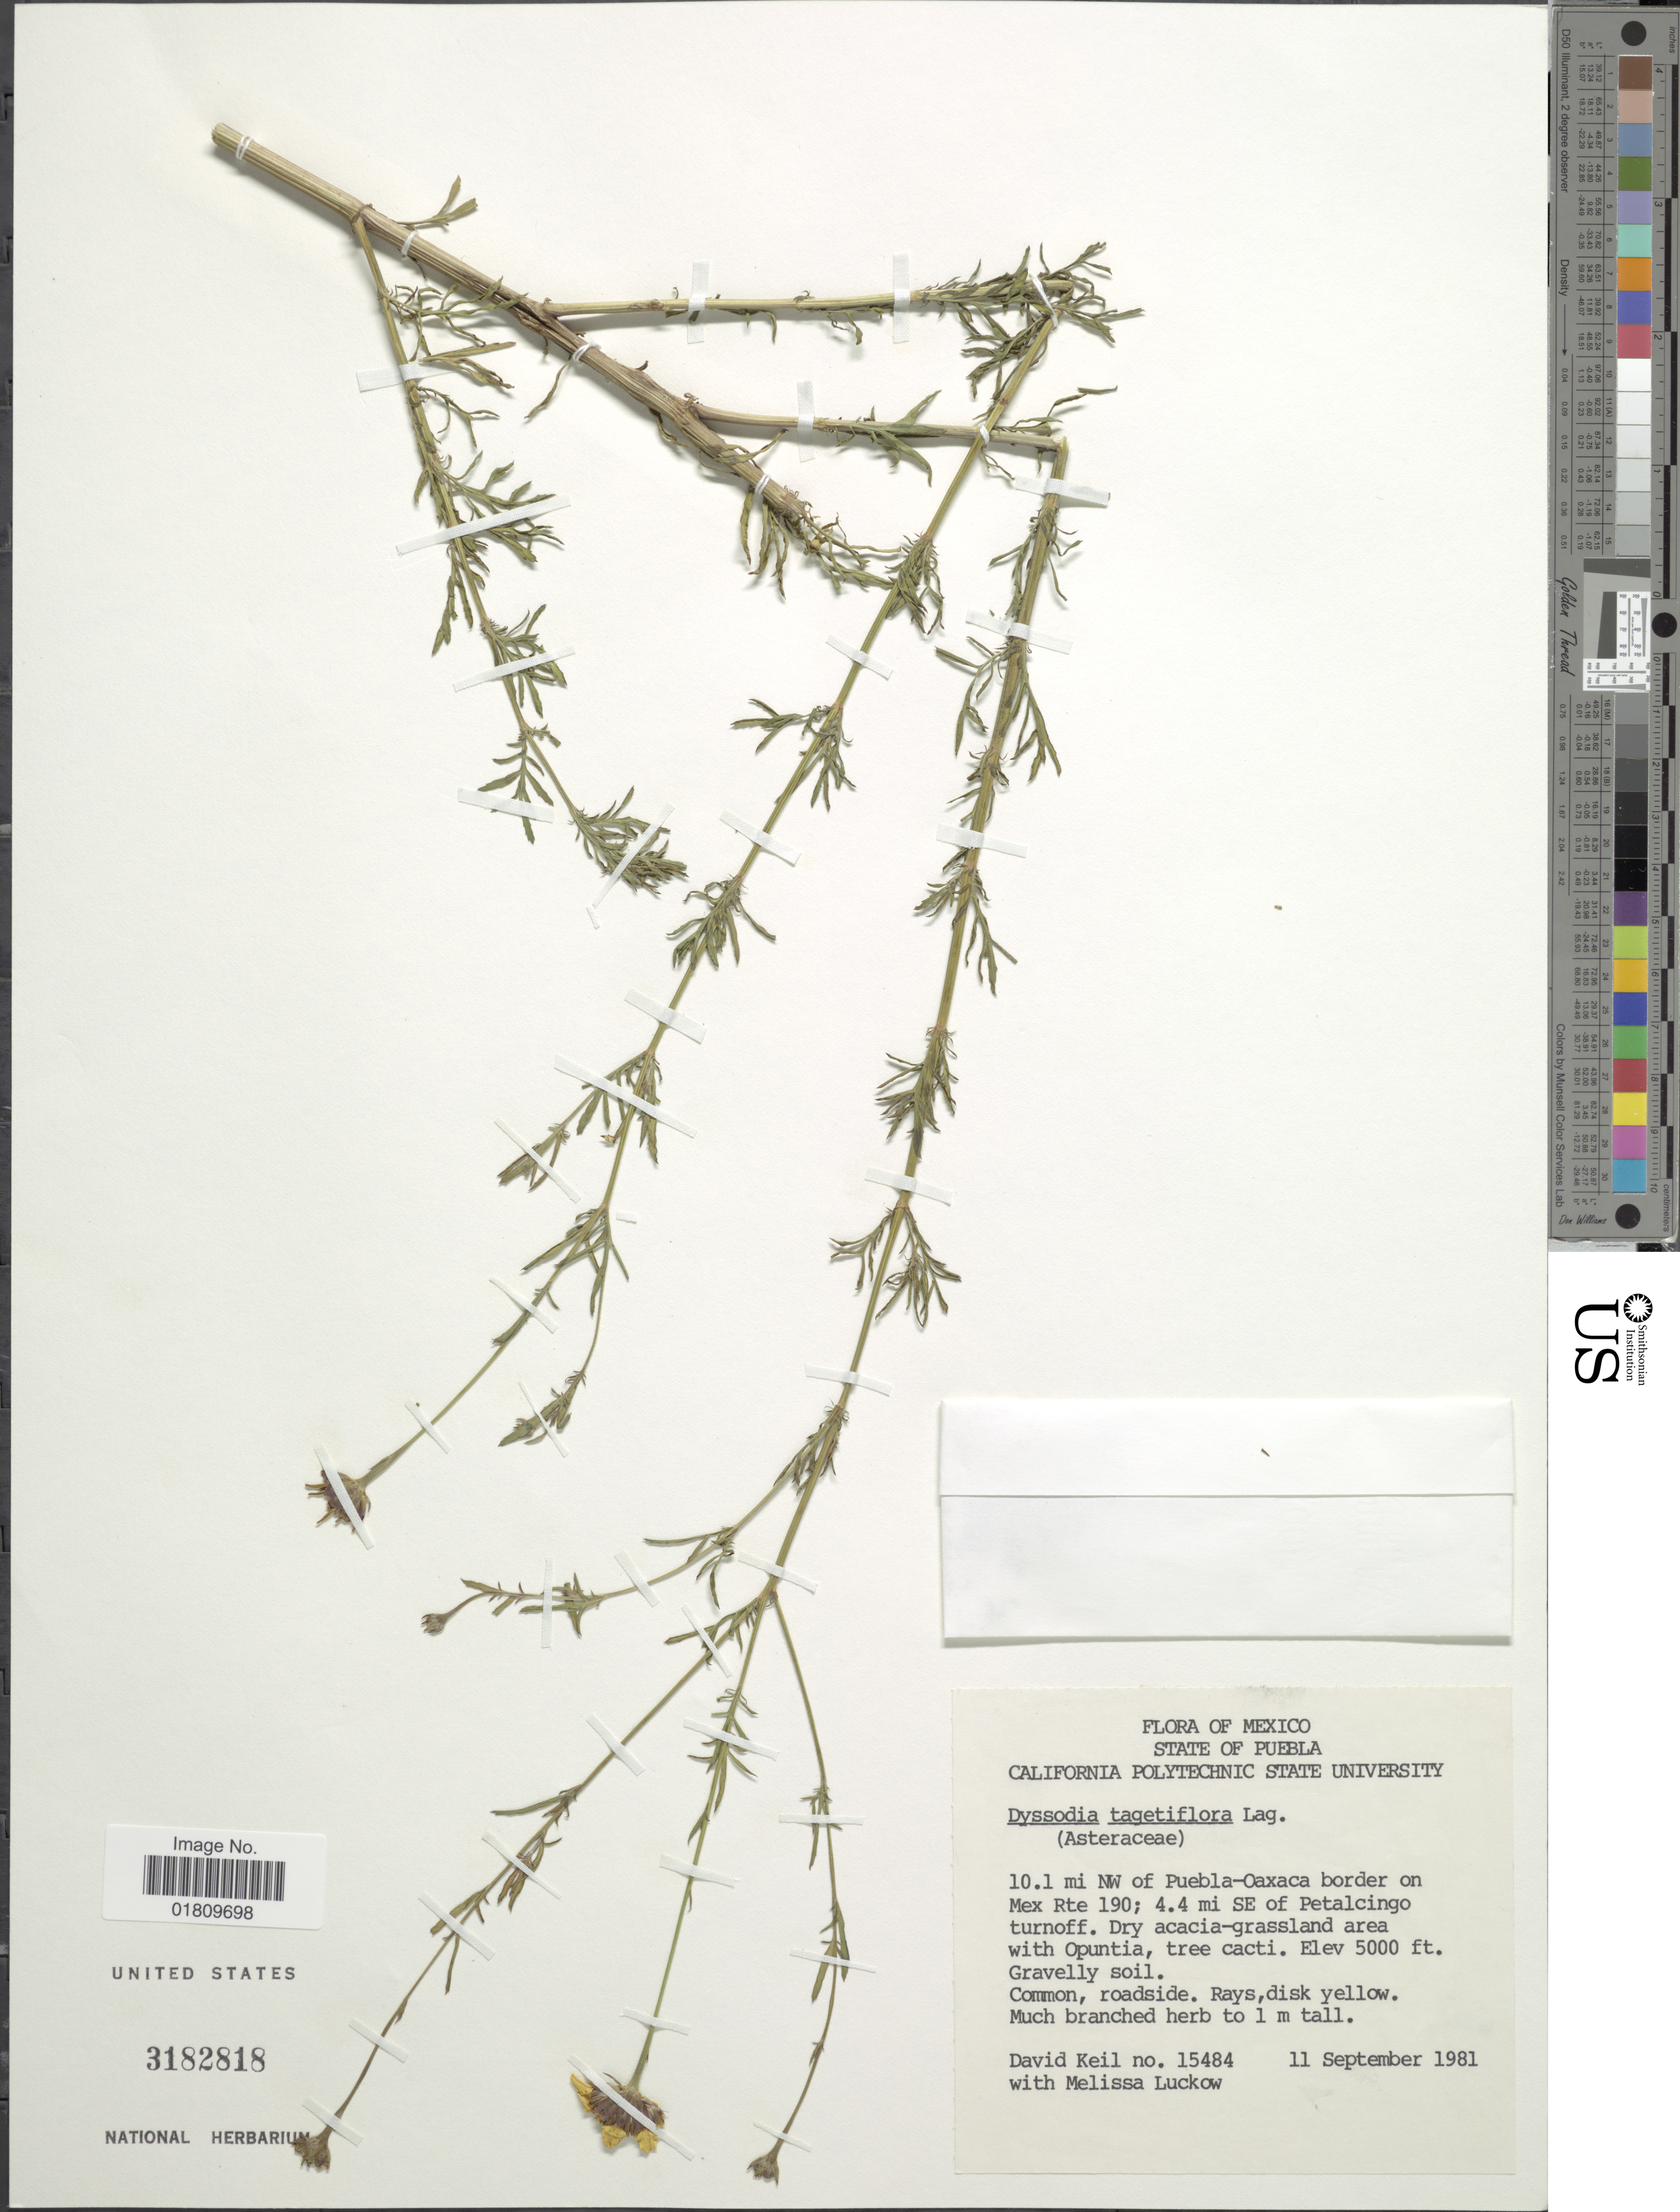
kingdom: Plantae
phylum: Tracheophyta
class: Magnoliopsida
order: Asterales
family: Asteraceae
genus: Dyssodia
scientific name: Dyssodia tagetiflora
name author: Lag.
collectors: D. J. Keil & M. A. Luckow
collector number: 15484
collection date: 1981-09-11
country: Mexico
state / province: Puebla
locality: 10.1 mi NW of Puebla-Oaxca border on Mex Rte 190; 4.4 mi SE of Petalcingo turnoff, dry acacia-grassland area wit Oputina, common roadside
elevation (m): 152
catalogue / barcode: US 3182818